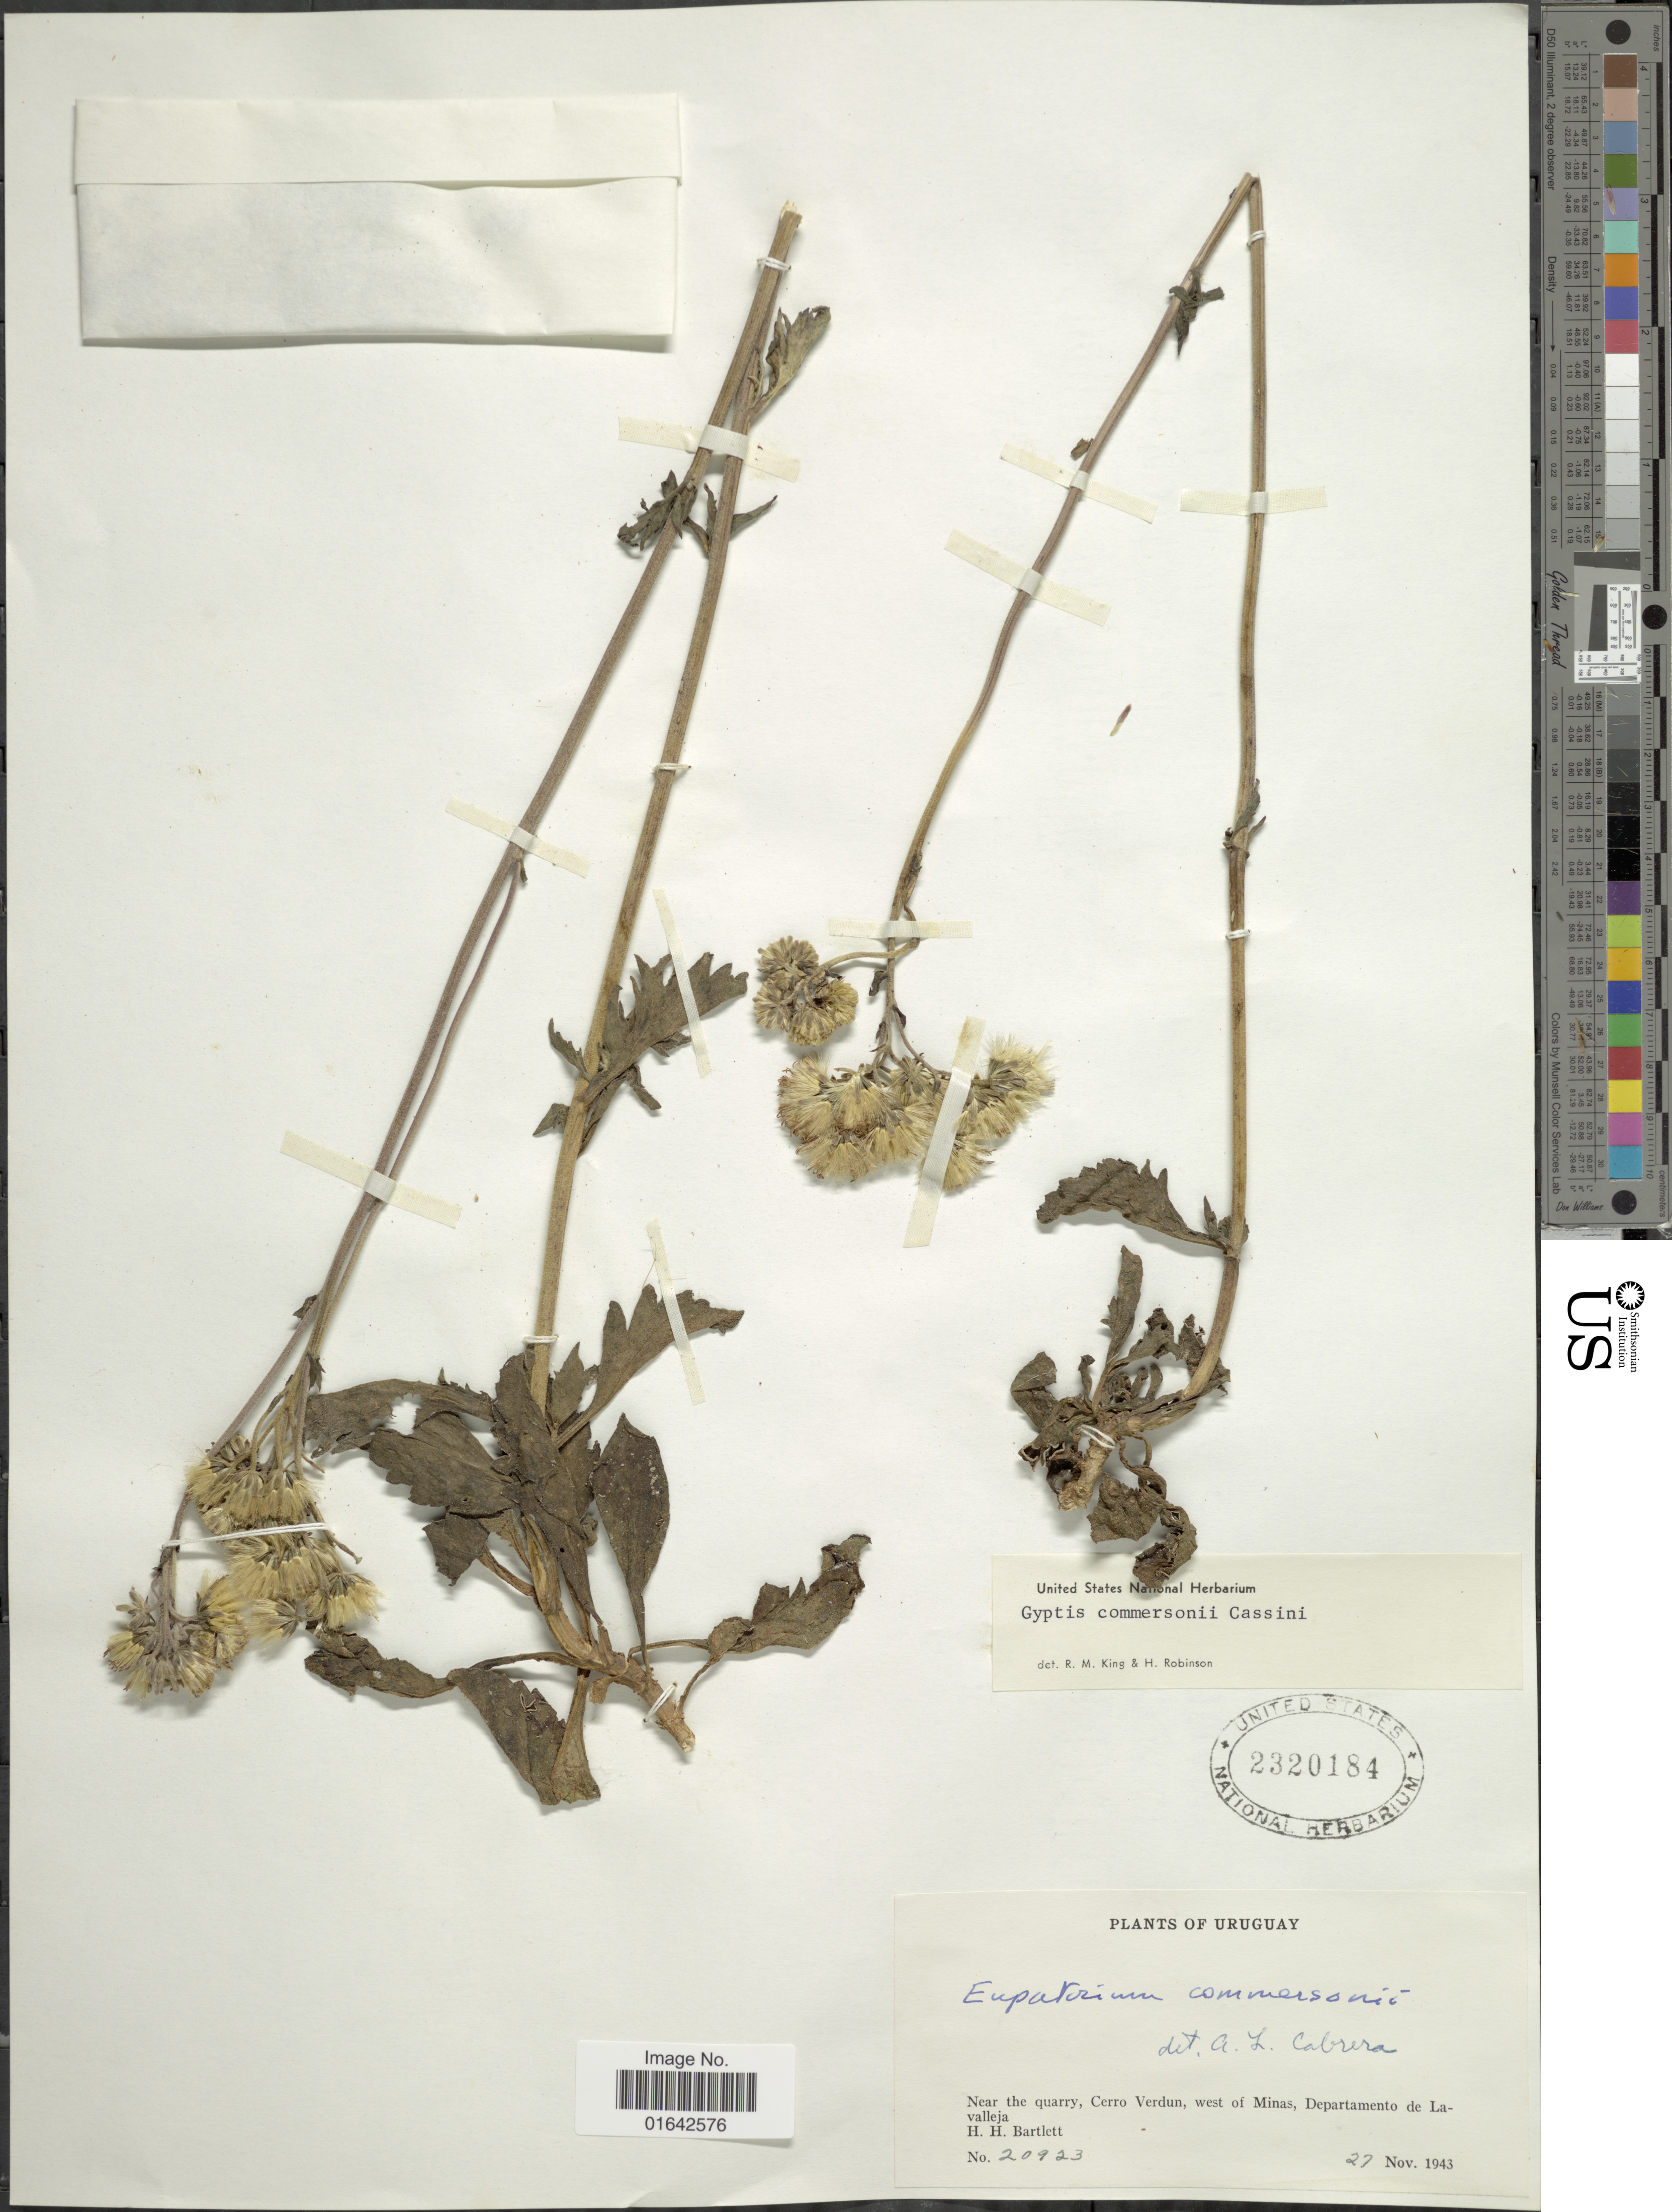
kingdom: Plantae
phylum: Tracheophyta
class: Magnoliopsida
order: Asterales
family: Asteraceae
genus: Gyptis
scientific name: Gyptis commersonii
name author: Cass.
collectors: H. H. Bartlett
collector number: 20923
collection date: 1943-11-27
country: Uruguay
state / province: Lavalleja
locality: Near the quarry, Cerro Verdun, west of Minas, Departamento de Lavalleja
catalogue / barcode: US 2320184